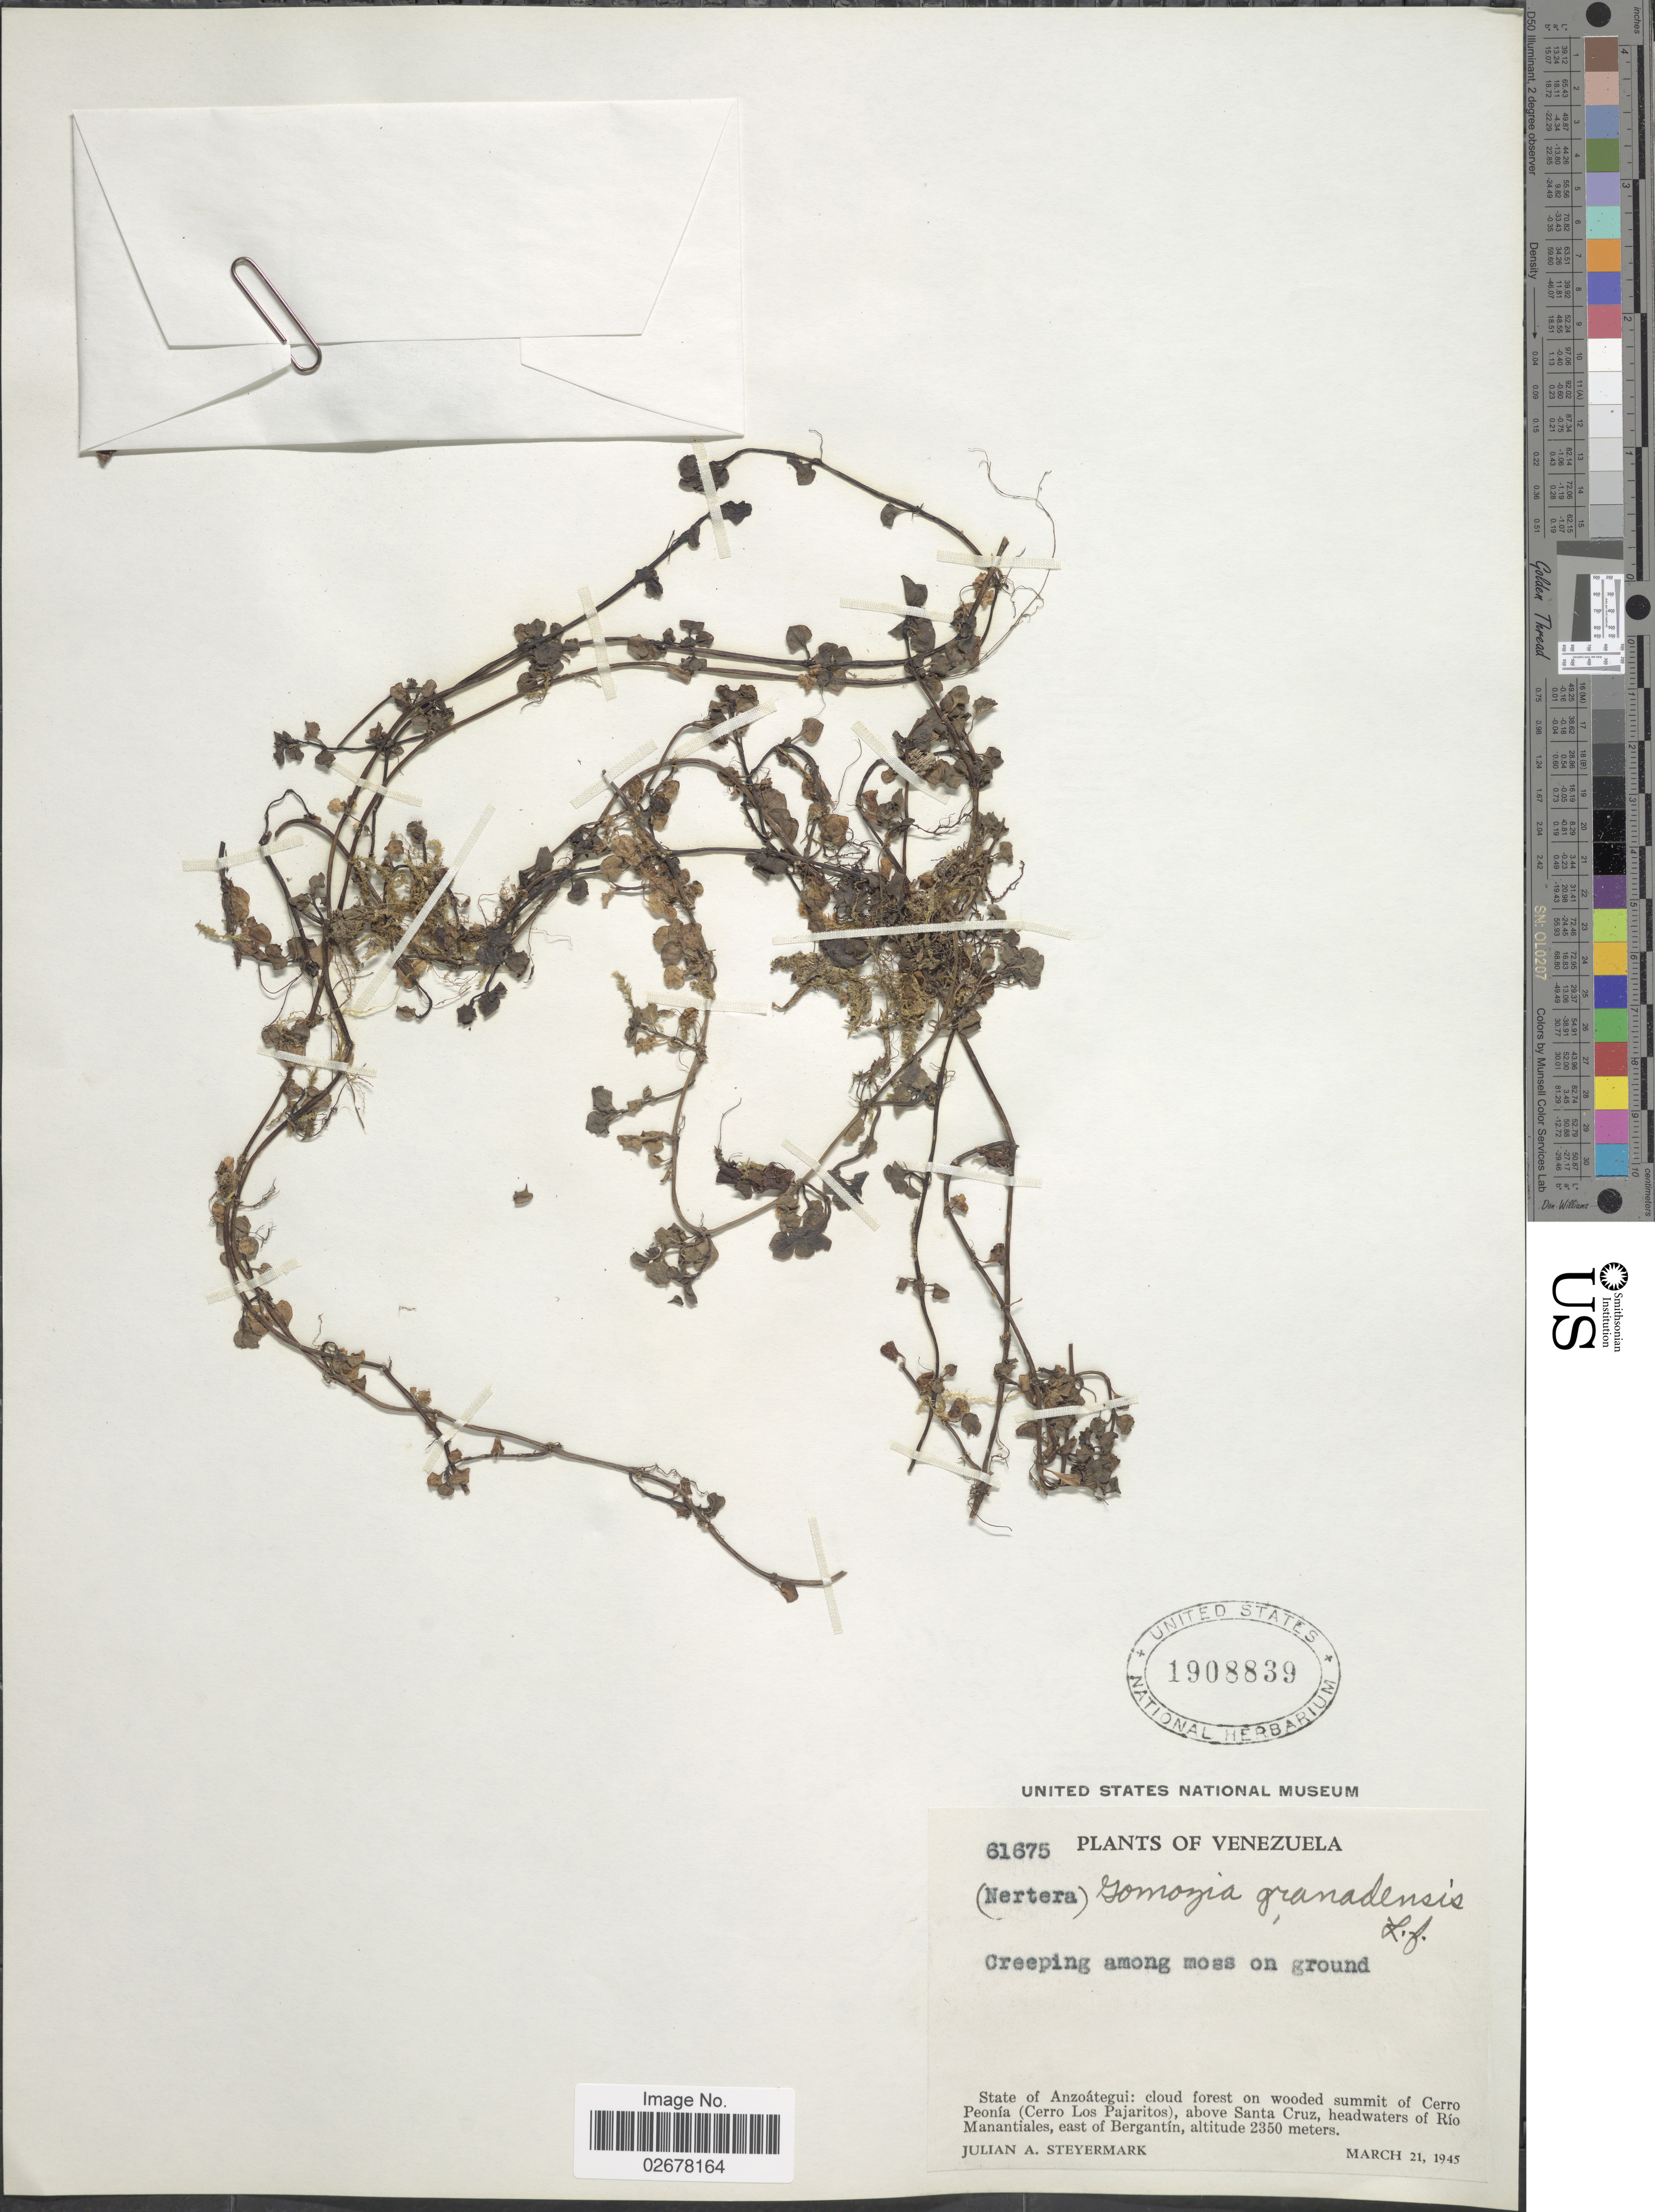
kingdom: Plantae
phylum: Tracheophyta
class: Magnoliopsida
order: Gentianales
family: Rubiaceae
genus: Nertera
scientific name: Nertera depressa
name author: Banks & Sol. ex Gaertn.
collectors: J. Steyermark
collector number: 61675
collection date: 1945-03-21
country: Venezuela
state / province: Anzoategui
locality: Creeping among moss on ground, cloud forest on wooded summit of Cerro Peonía (Cerro Los pajaritos), above Santa Cruz, headwaters of Río Manantiales, east of Bergantín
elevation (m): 2350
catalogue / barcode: US 1908839